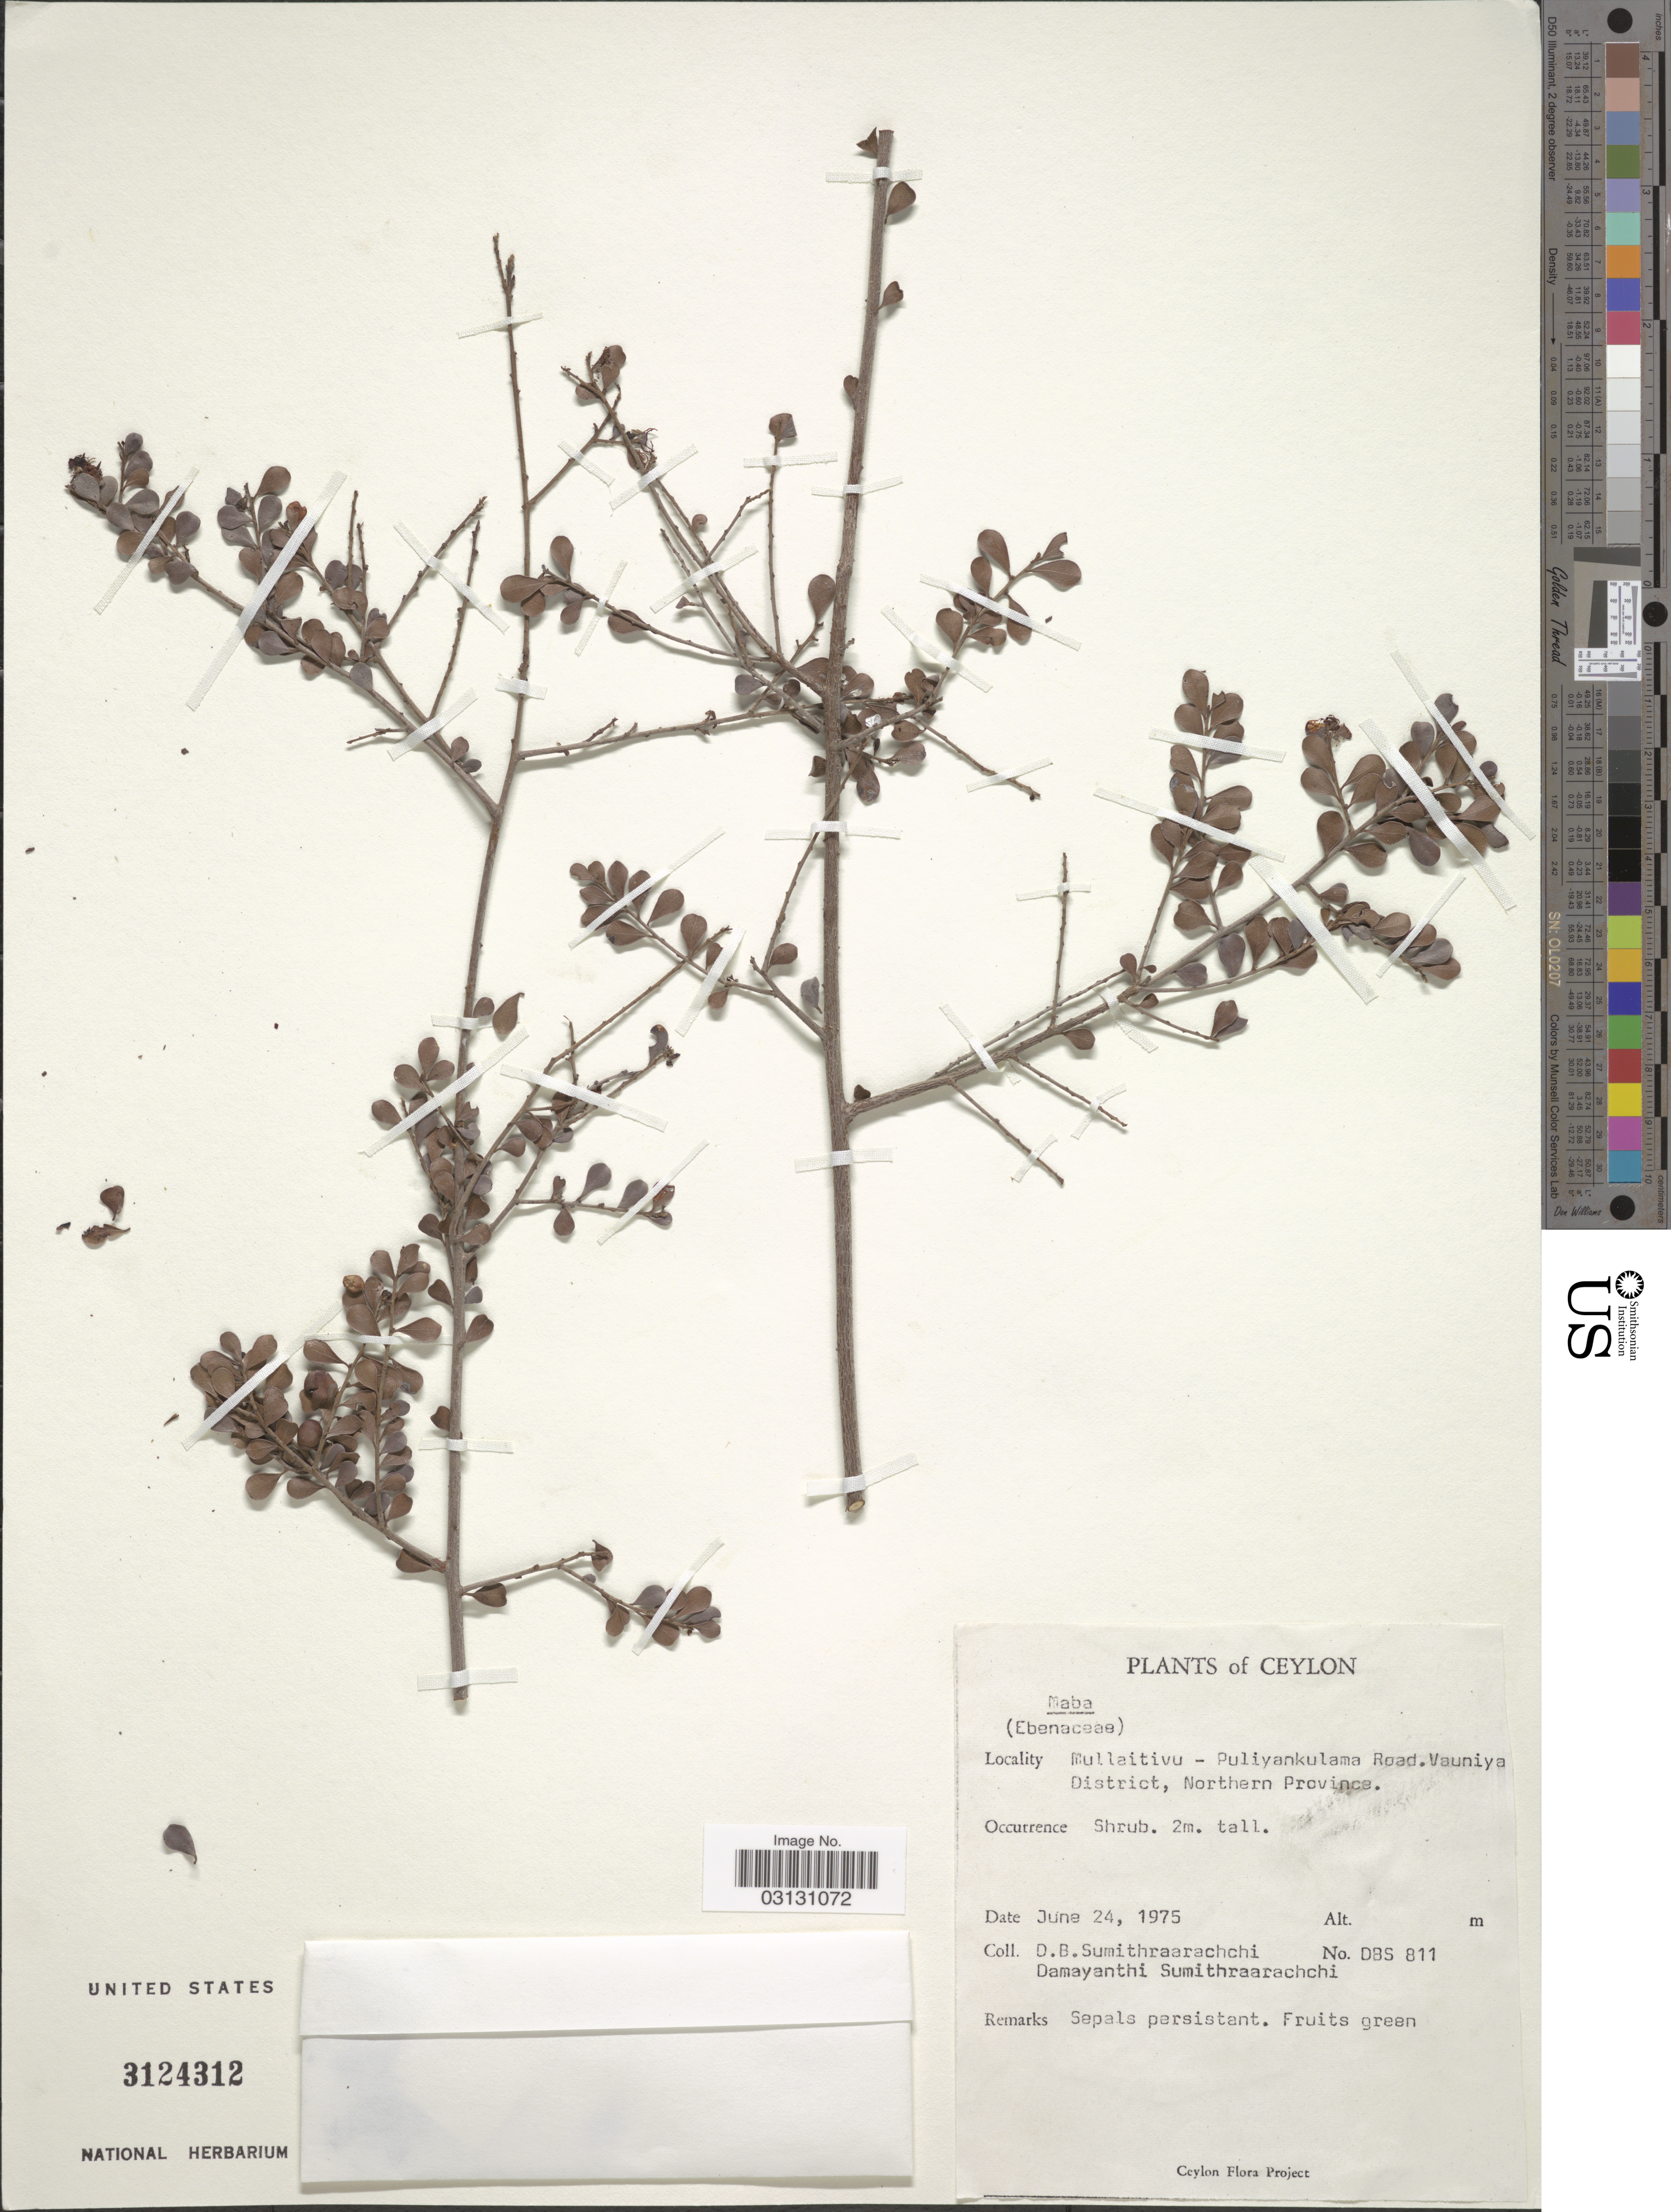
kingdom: Plantae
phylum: Tracheophyta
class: Magnoliopsida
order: Ericales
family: Ebenaceae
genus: Diospyros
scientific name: Diospyros sp.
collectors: D. B. Sumithraarachchi & D. Sumithraarachchi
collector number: DBS811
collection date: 1975-06-24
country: Sri Lanka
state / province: Northern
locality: Ceylon. Mullaitivu - Puliyankulama Road. Vauniya District, Northern Province.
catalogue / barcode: US 3124312